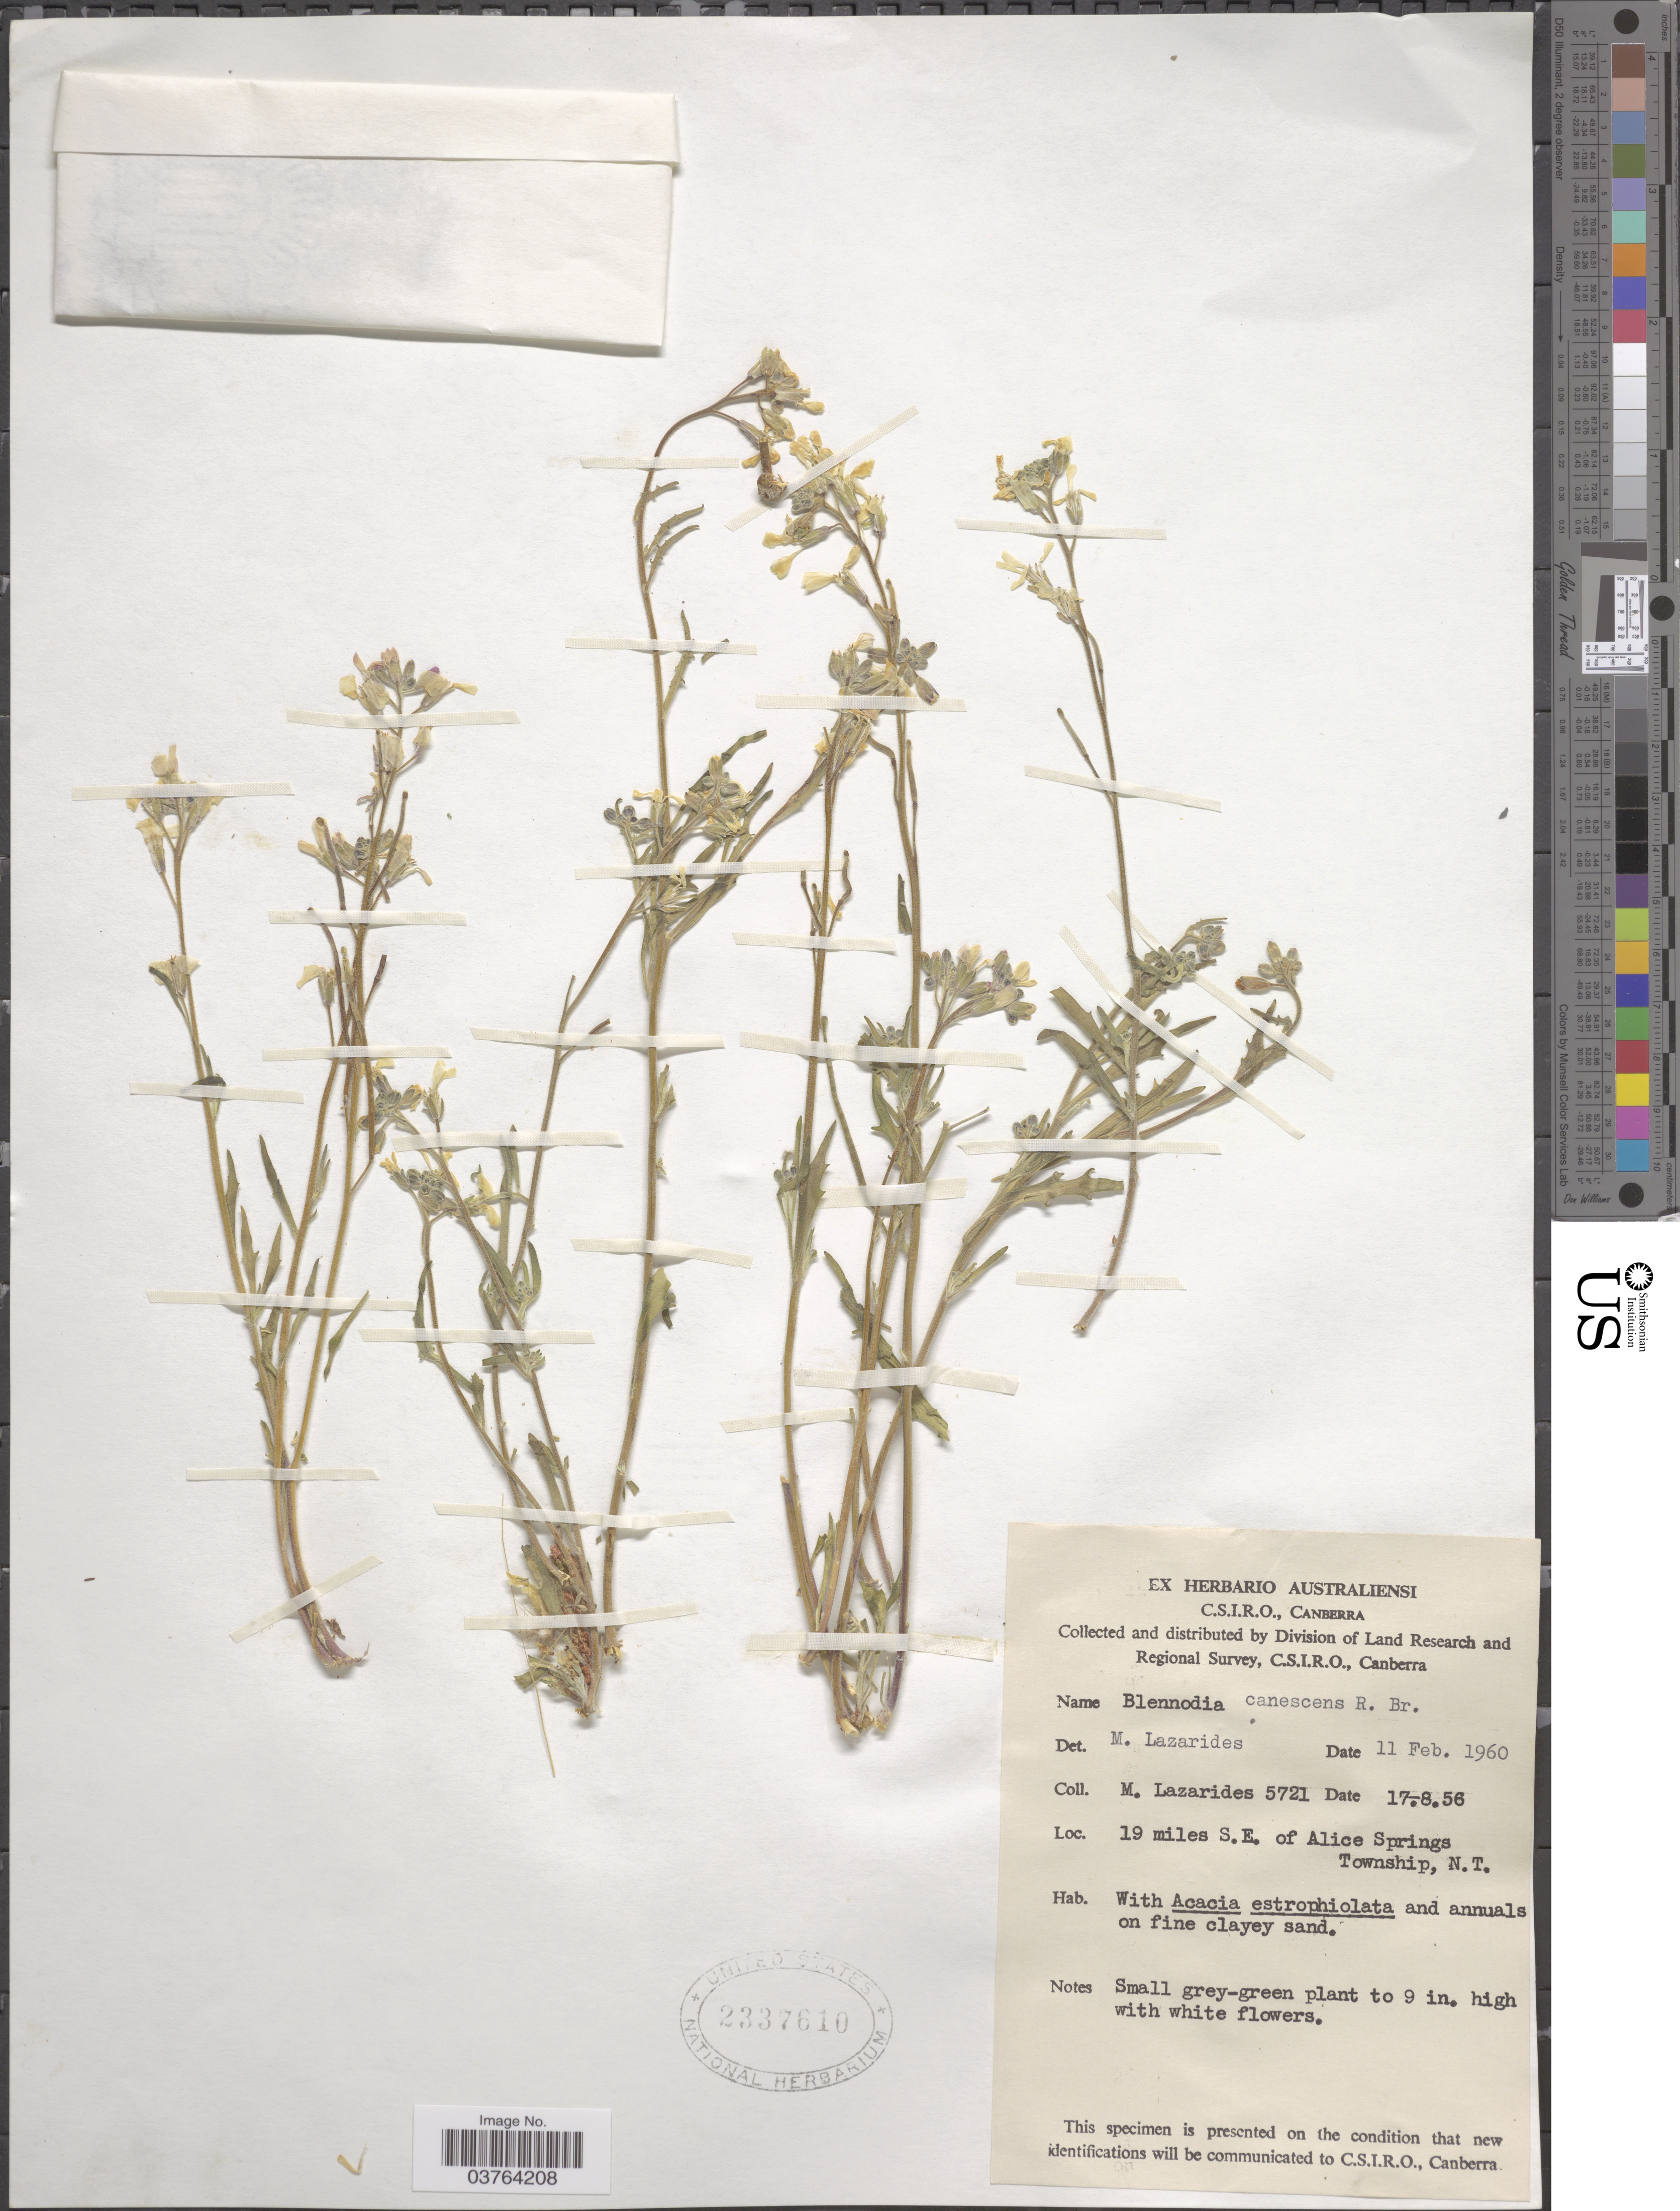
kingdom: Plantae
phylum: Tracheophyta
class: Magnoliopsida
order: Brassicales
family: Brassicaceae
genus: Blennodia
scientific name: Blennodia canescens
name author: R. Br.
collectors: M. Lazarides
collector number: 5721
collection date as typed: Transcribed d/m/y: 17/8/56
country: Australia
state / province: Northern Territory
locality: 19 miles S.E. of Alice Springs Township.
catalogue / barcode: US 2337610